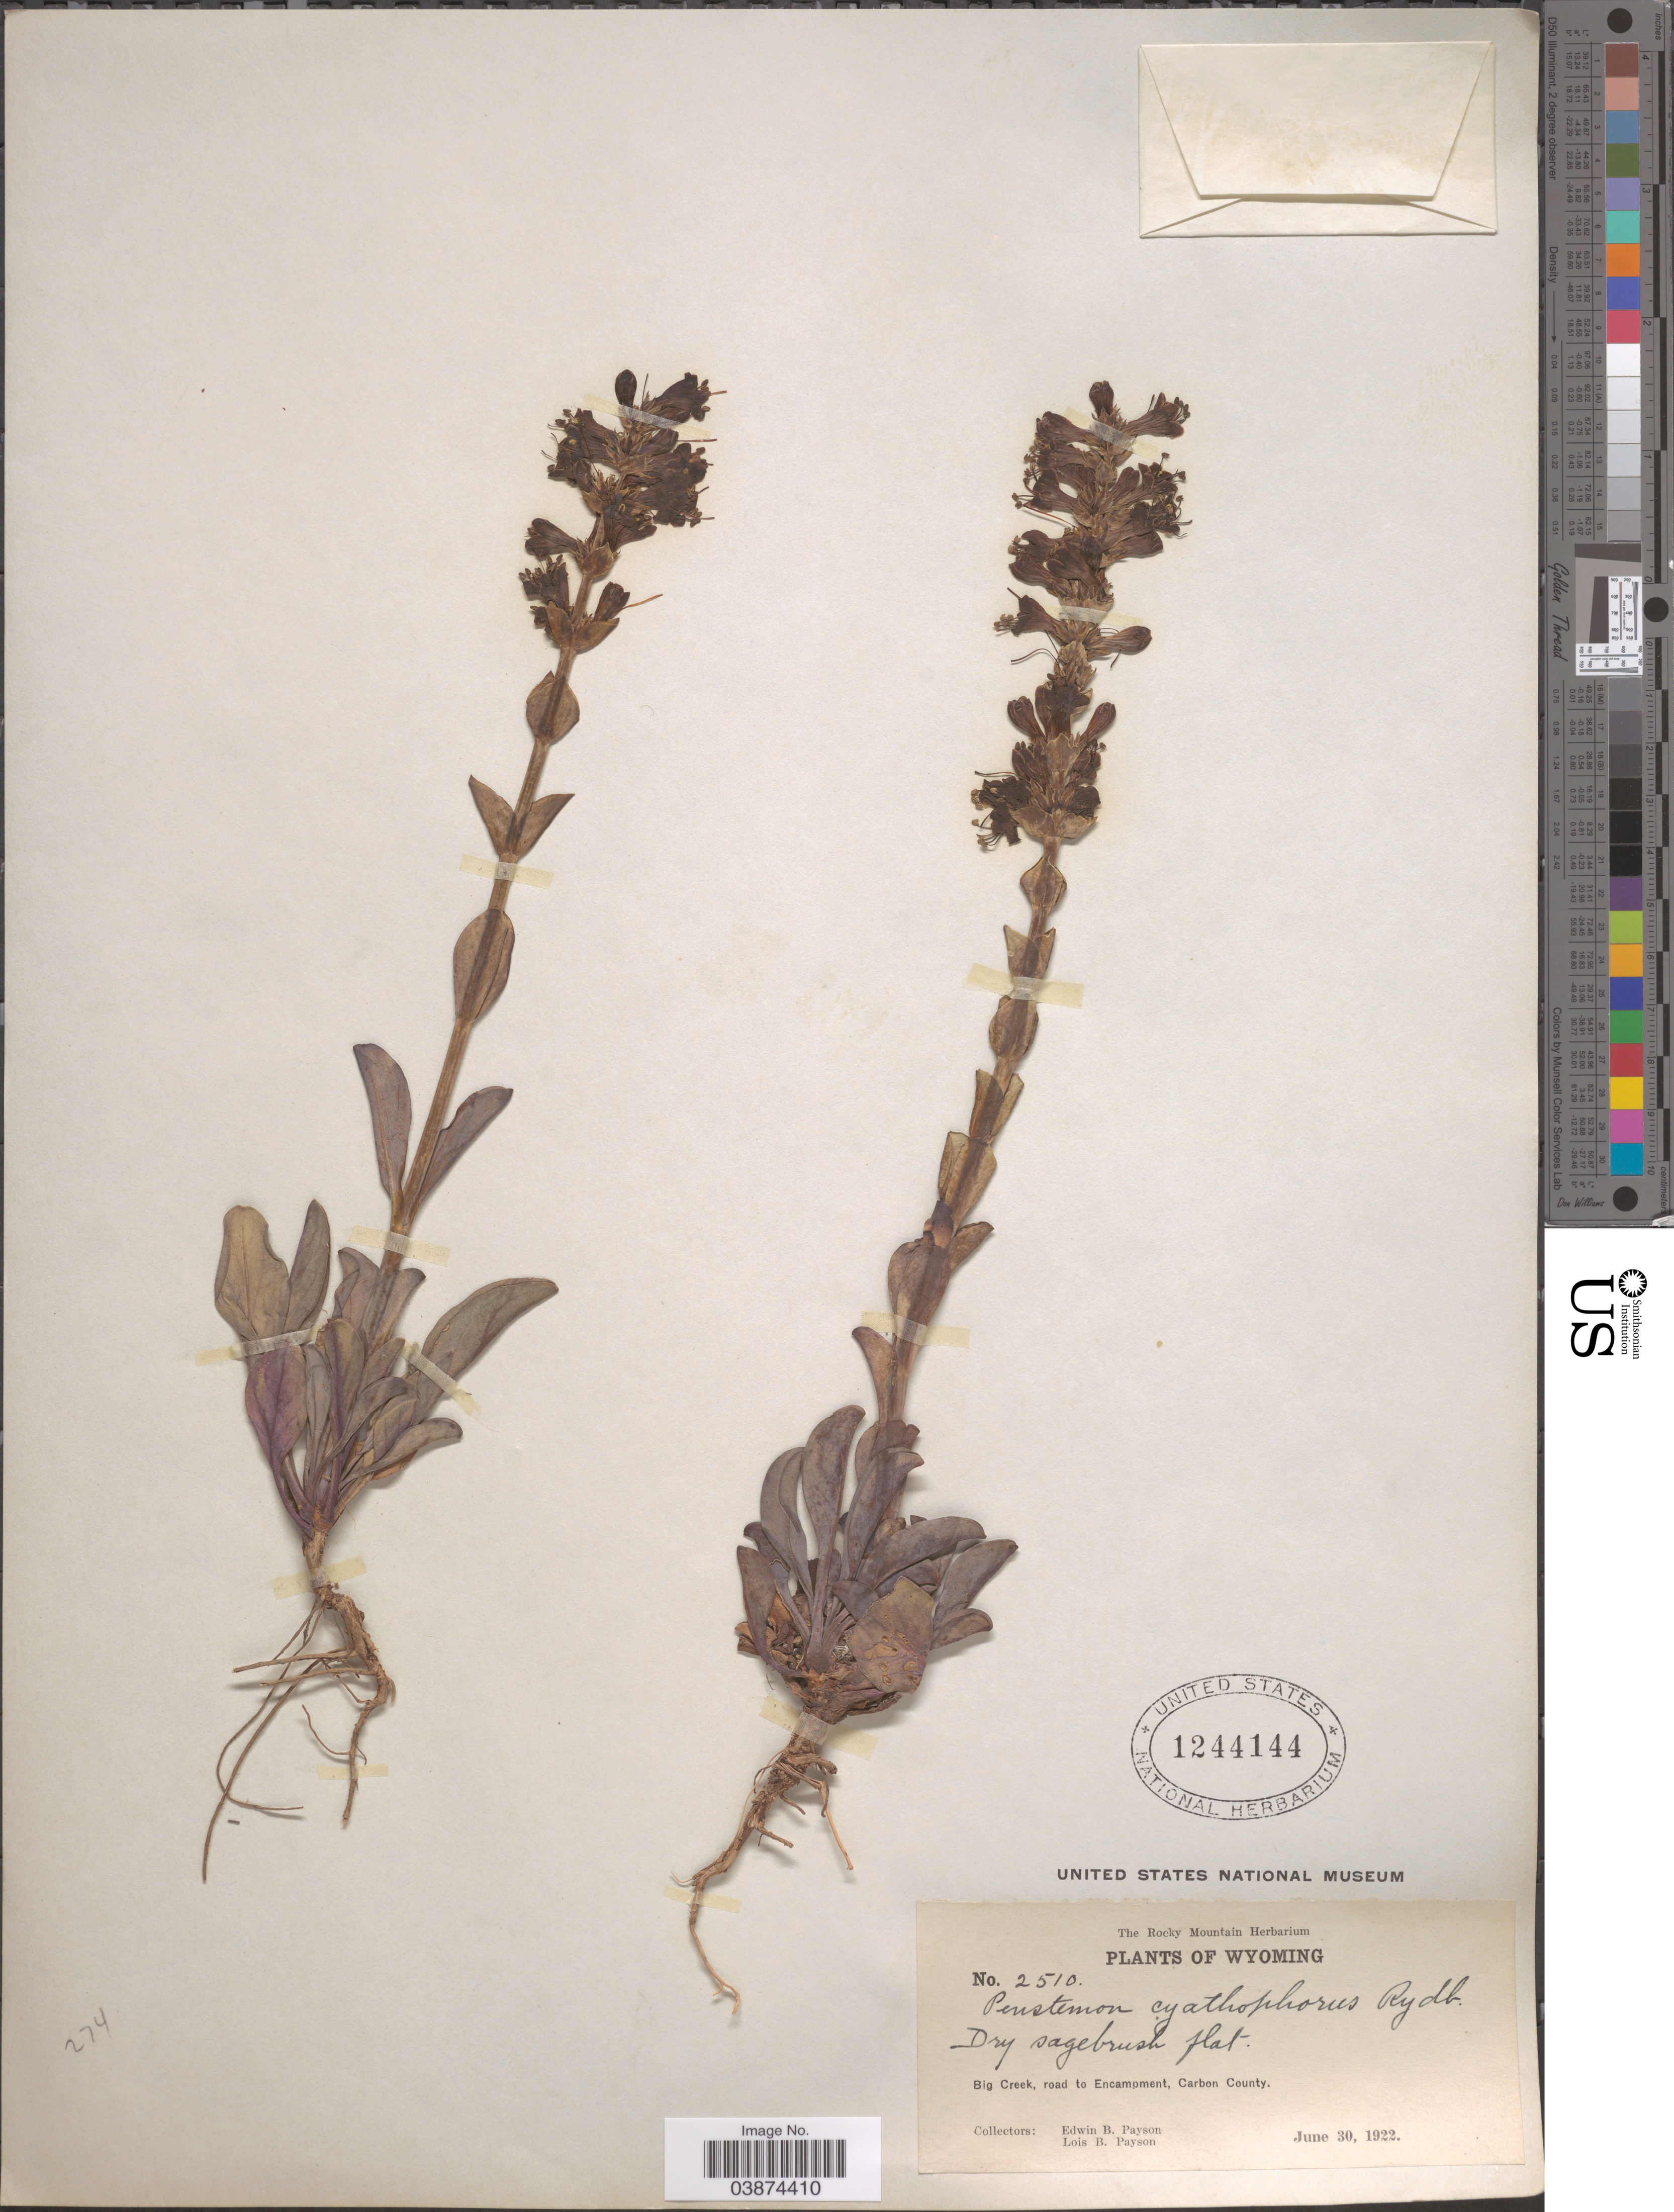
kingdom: Plantae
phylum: Tracheophyta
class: Magnoliopsida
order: Lamiales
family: Plantaginaceae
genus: Penstemon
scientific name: Penstemon cyathophorus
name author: Rydb.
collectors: E. B. Payson & L. Payson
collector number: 2510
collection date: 1922-06-30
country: United States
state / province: Wyoming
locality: Big Creek, road to Encampment, Carbon County.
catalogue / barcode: US 1244144